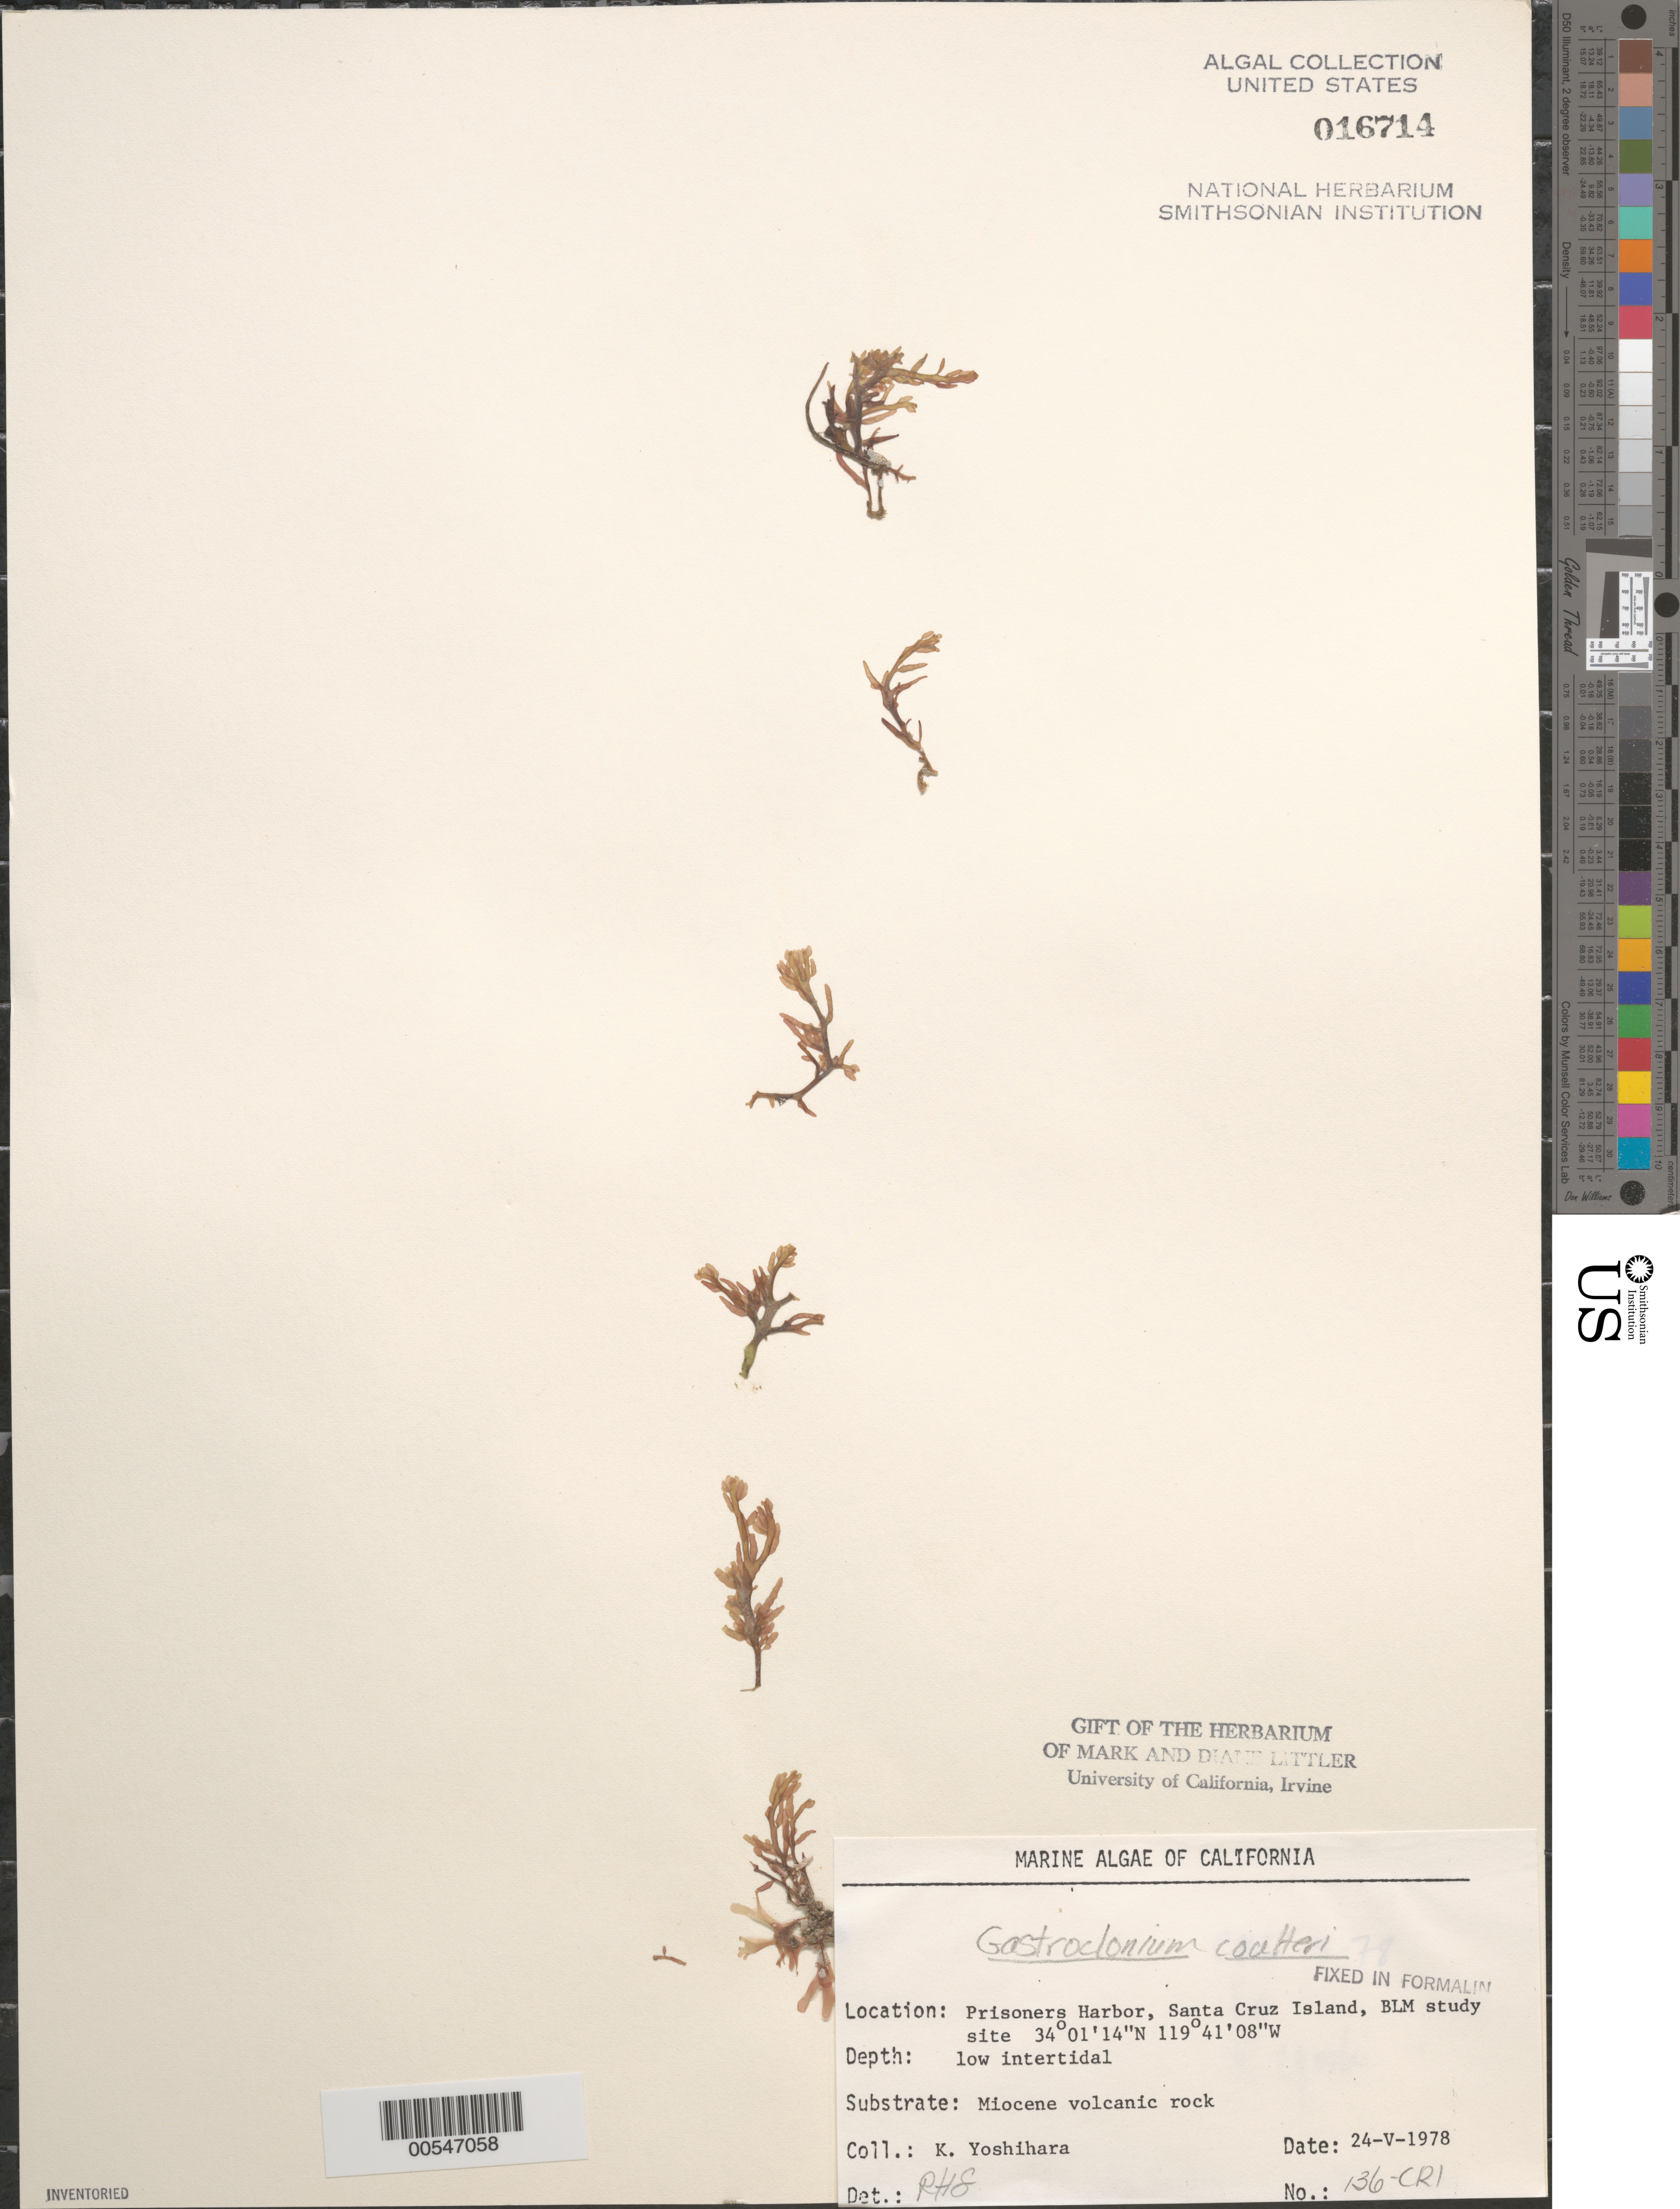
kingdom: Plantae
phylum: Rhodophyta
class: Florideophyceae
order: Rhodymeniales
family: Champiaceae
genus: Neogastroclonium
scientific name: Neogastroclonium subarticulatum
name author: (Turner) L. Le Gall et al.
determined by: Algae name updating Project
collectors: K. Yoshihara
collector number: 136-cri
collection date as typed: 24 May 1978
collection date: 1978-05-24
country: United States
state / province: California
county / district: Santa Barbara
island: Santa Cruz Island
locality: Prisoners Harbor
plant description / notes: BLM-SOCALBIGHT Rocky Intertidal Survey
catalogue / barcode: US 16714